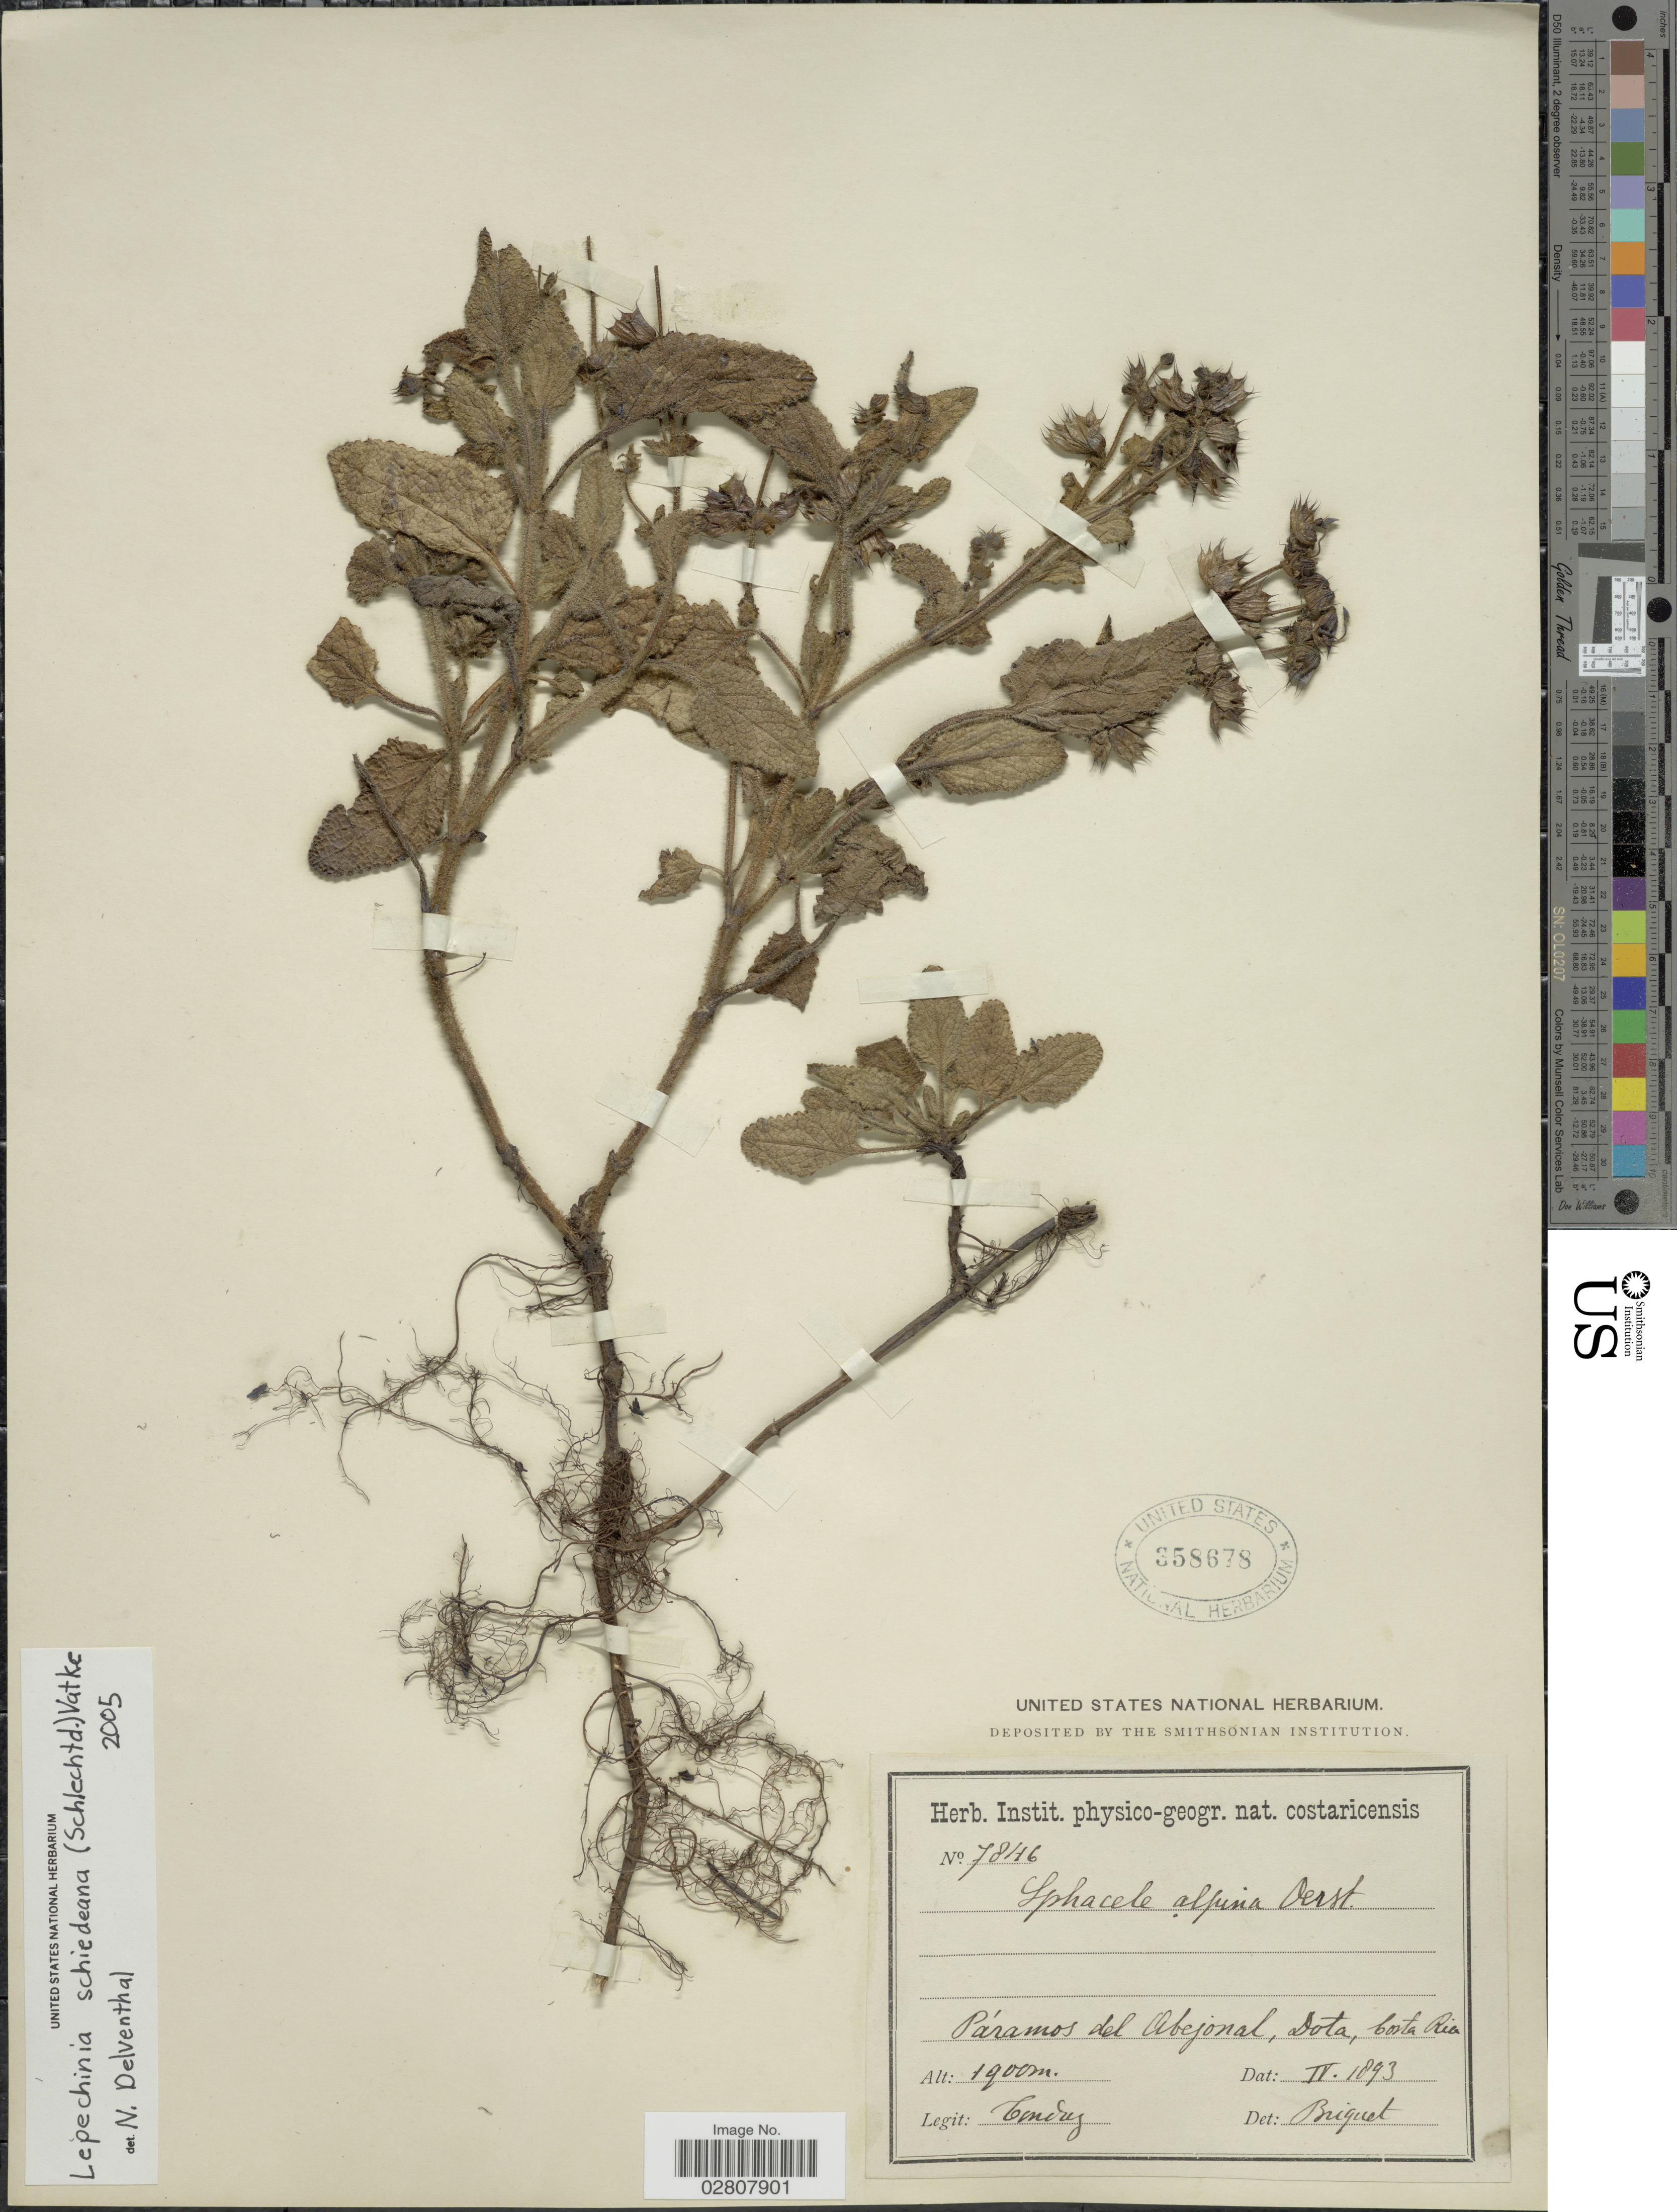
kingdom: Plantae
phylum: Tracheophyta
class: Magnoliopsida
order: Lamiales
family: Lamiaceae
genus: Lepechinia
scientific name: Lepechinia schiedeana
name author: (Schltdl.) Vatke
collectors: Tonduz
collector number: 7846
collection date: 1893-04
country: Costa Rica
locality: Páramos del Abejonal, Dota.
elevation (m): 1900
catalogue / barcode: US 358678